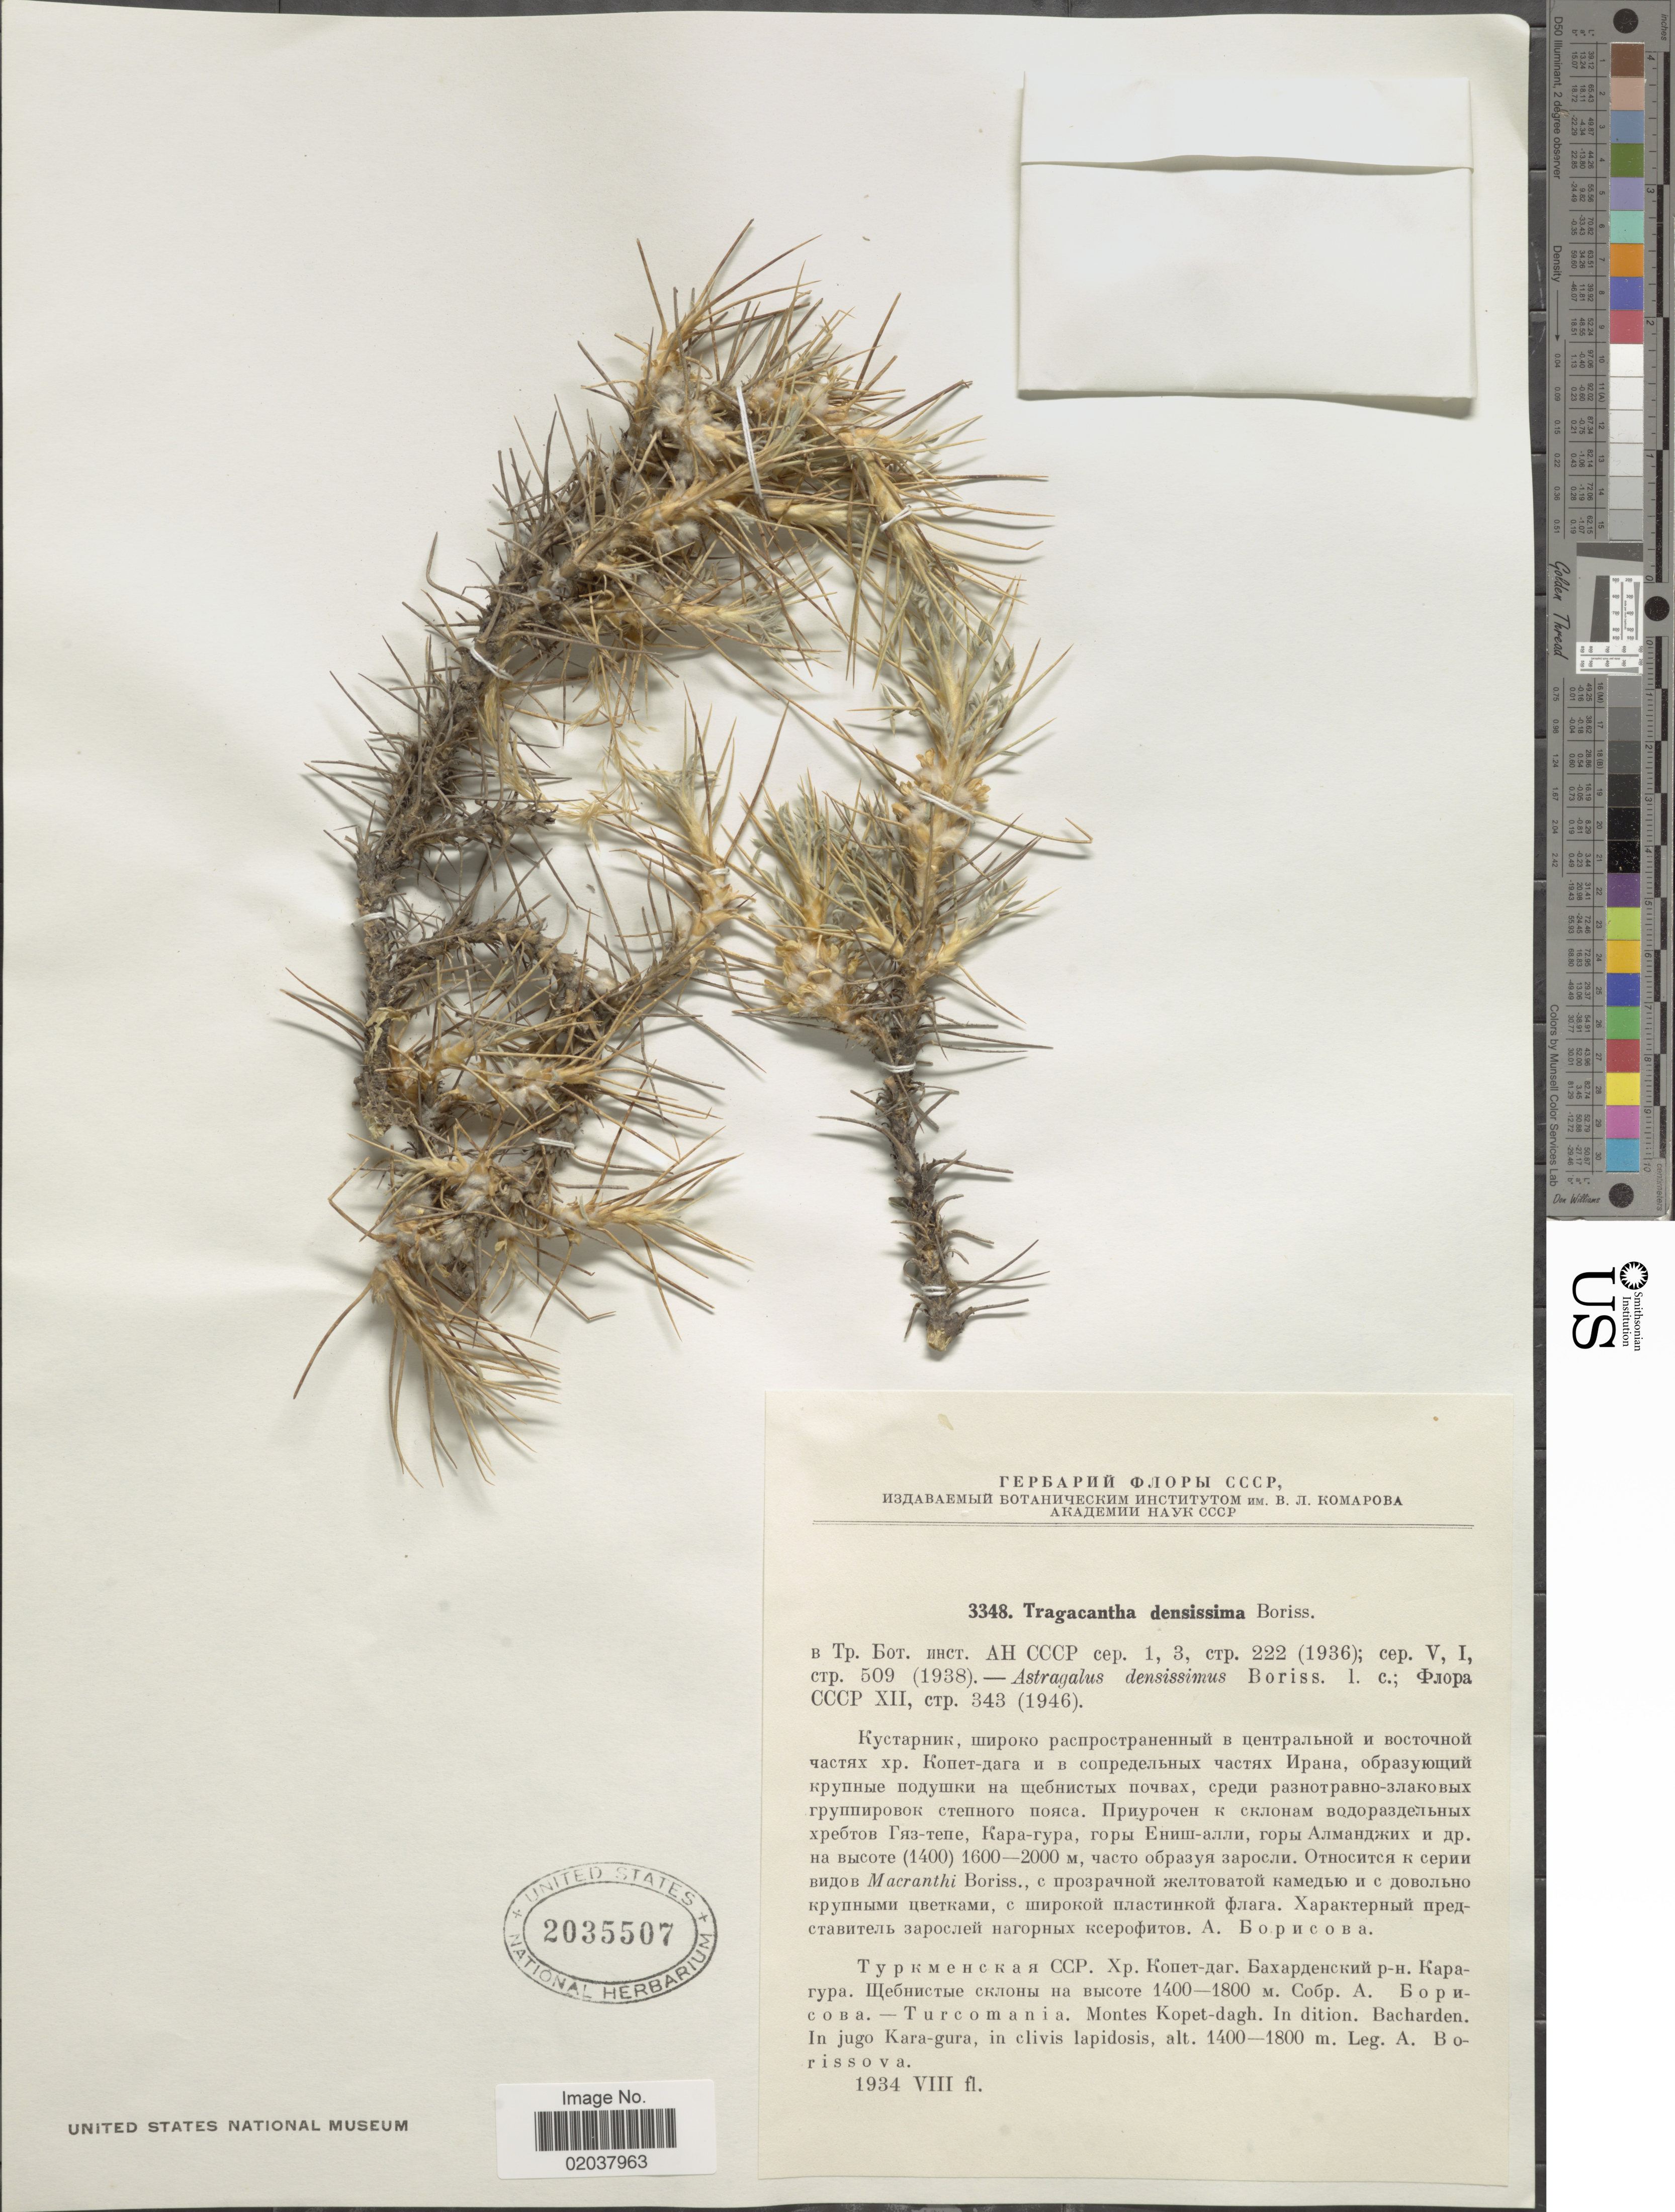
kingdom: Plantae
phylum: Tracheophyta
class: Magnoliopsida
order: Fabales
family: Fabaceae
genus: Astragalus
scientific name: Astragalus densissimus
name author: Boriss.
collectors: A. Borisova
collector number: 3348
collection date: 1934-08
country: Turkmenistan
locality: Turcomania. Montes Kopet-dagh. In dition. Bacharden. In jugo Kara-gura, in clivis lapidosis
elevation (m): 1400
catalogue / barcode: US 2035507